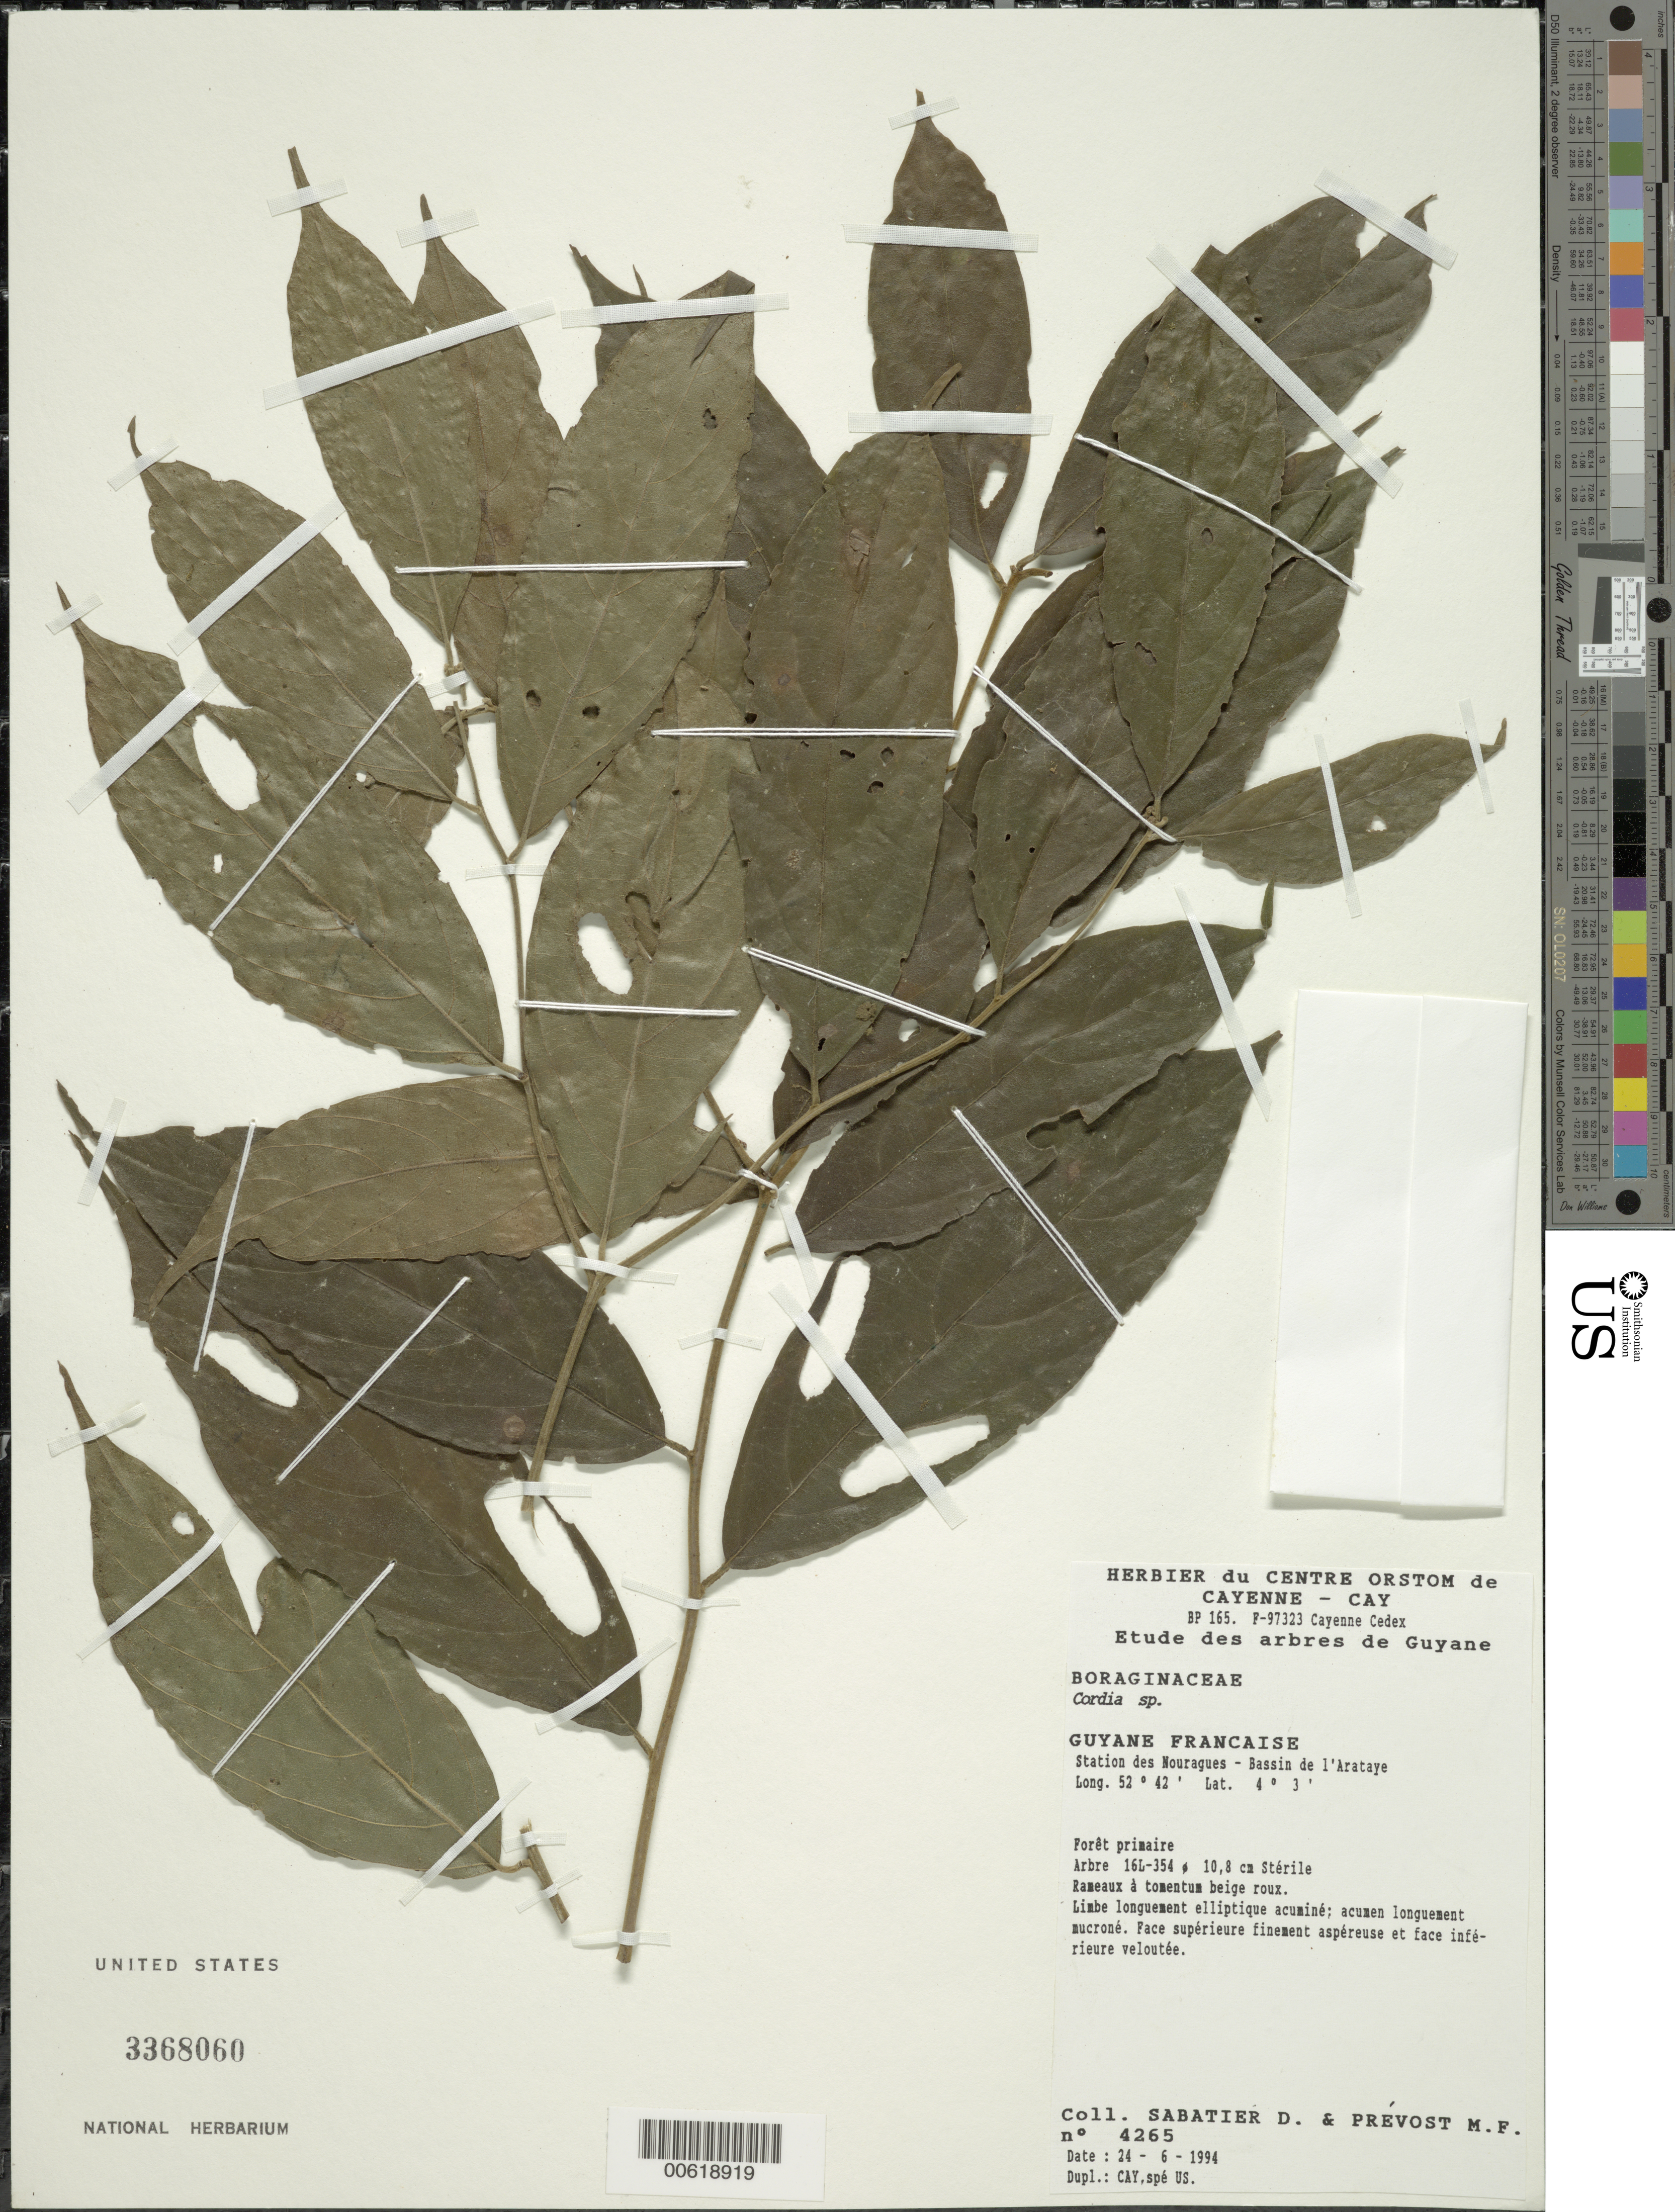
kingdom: Plantae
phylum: Tracheophyta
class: Magnoliopsida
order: Boraginales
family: Cordiaceae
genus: Cordia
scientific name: Cordia sp.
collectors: D. Sabatier & M. Prevost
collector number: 4265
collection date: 1994-06-24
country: French Guiana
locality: Guyane Francaise, Station des Nouragues - Bassin de l'Arataye.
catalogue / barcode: US 3368060